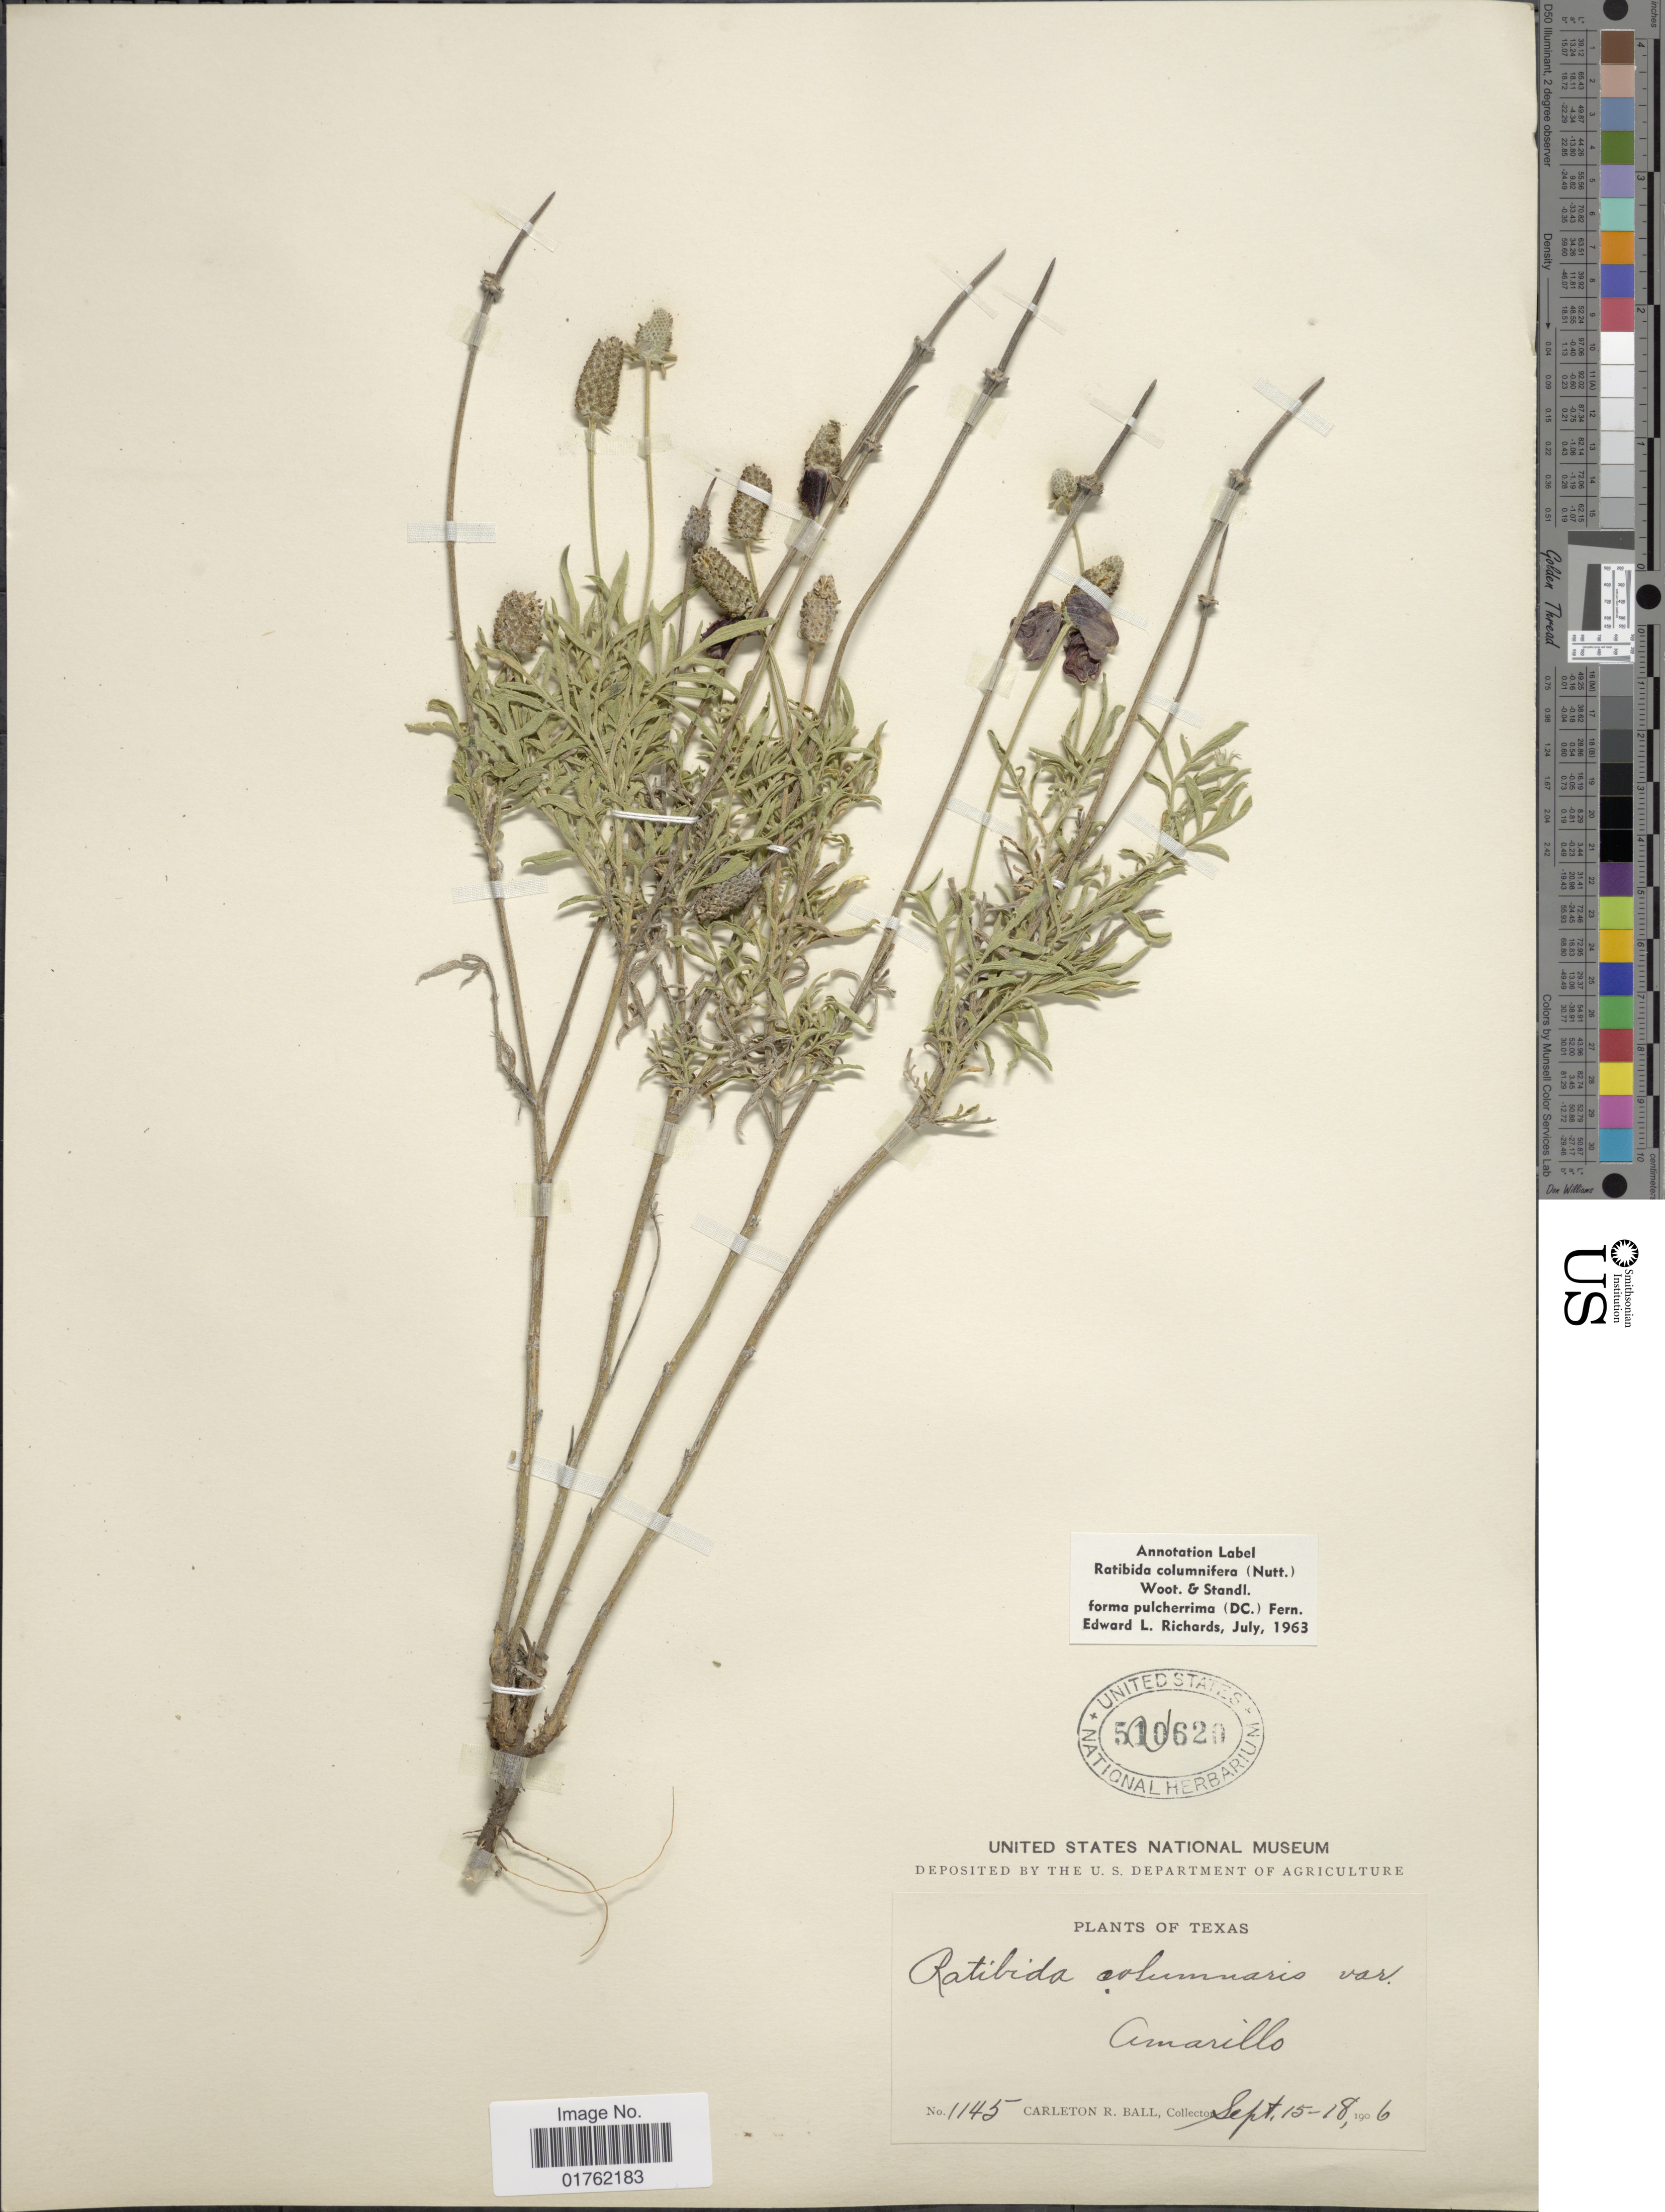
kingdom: Plantae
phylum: Tracheophyta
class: Magnoliopsida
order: Asterales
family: Asteraceae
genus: Ratibida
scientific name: Ratibida columnaris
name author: (Pursh) D. Don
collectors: C. R. Ball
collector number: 1145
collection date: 1906-09-15/1906-09-18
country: United States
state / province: Texas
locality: Amarillo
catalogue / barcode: US 510620